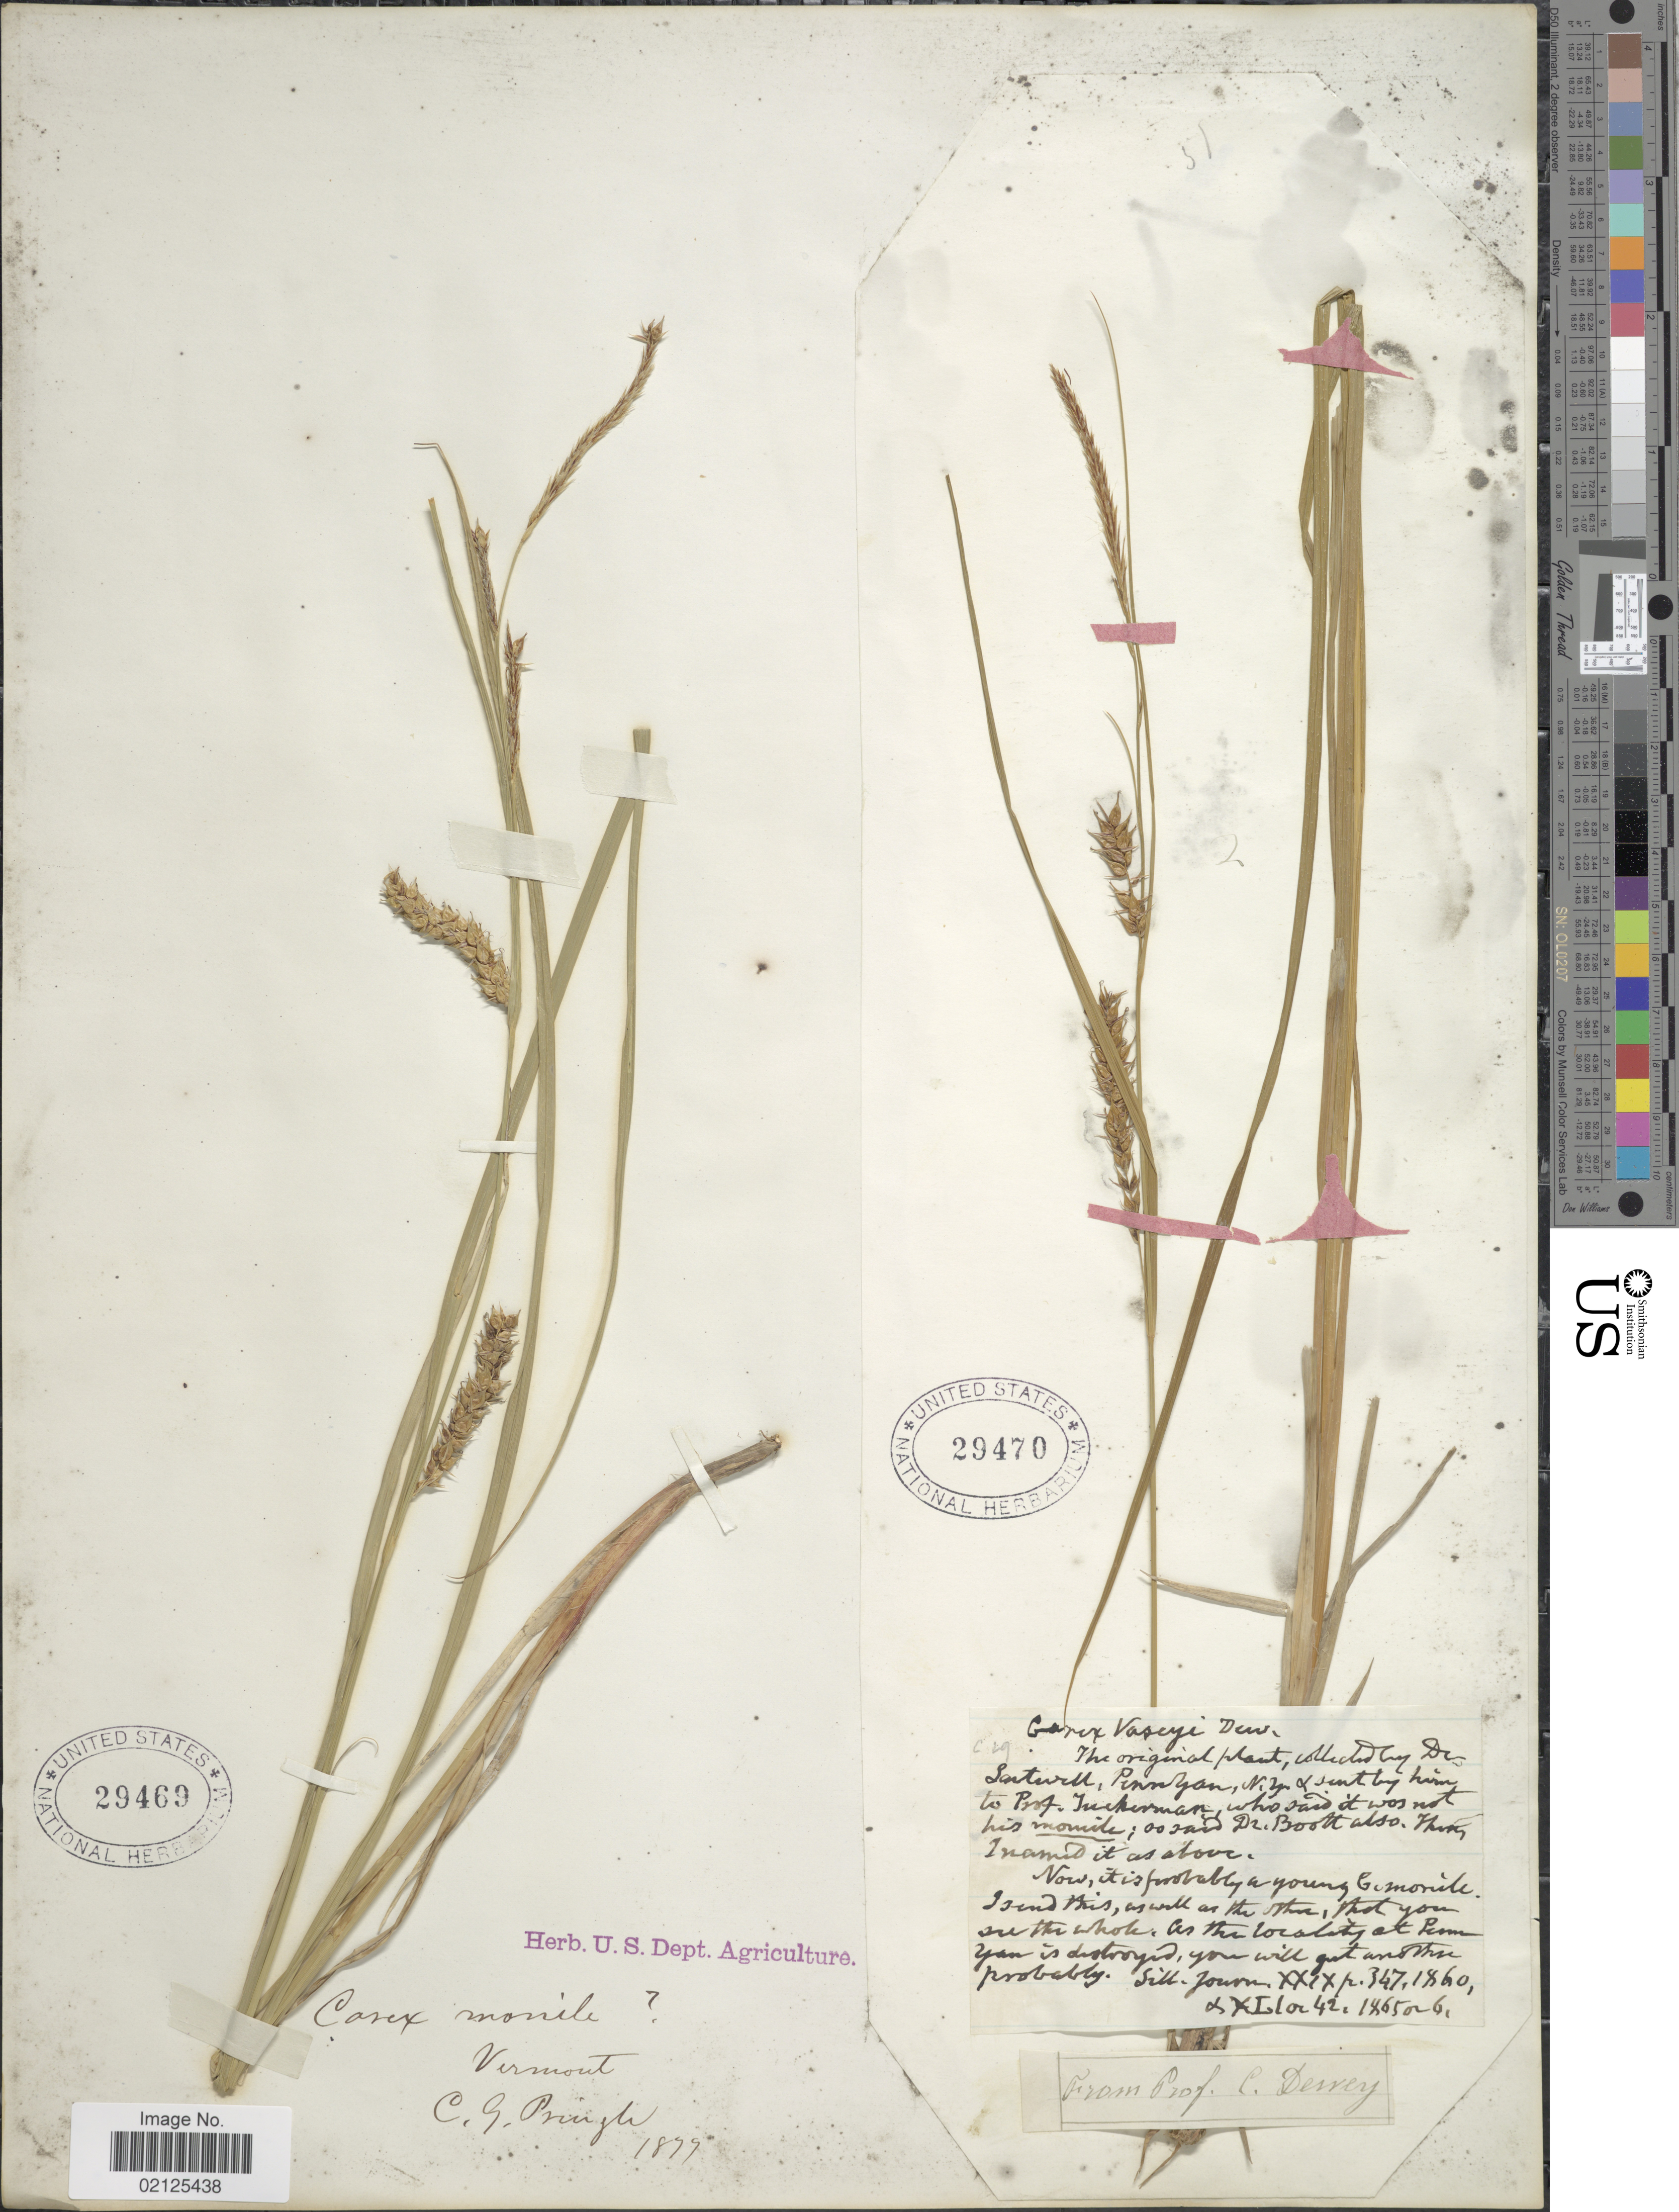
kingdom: Plantae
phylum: Tracheophyta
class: Liliopsida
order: Poales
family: Cyperaceae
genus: Carex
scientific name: Carex vesicaria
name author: L.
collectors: Sartwell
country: United States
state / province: New York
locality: Penn Yan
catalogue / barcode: US 29470-2